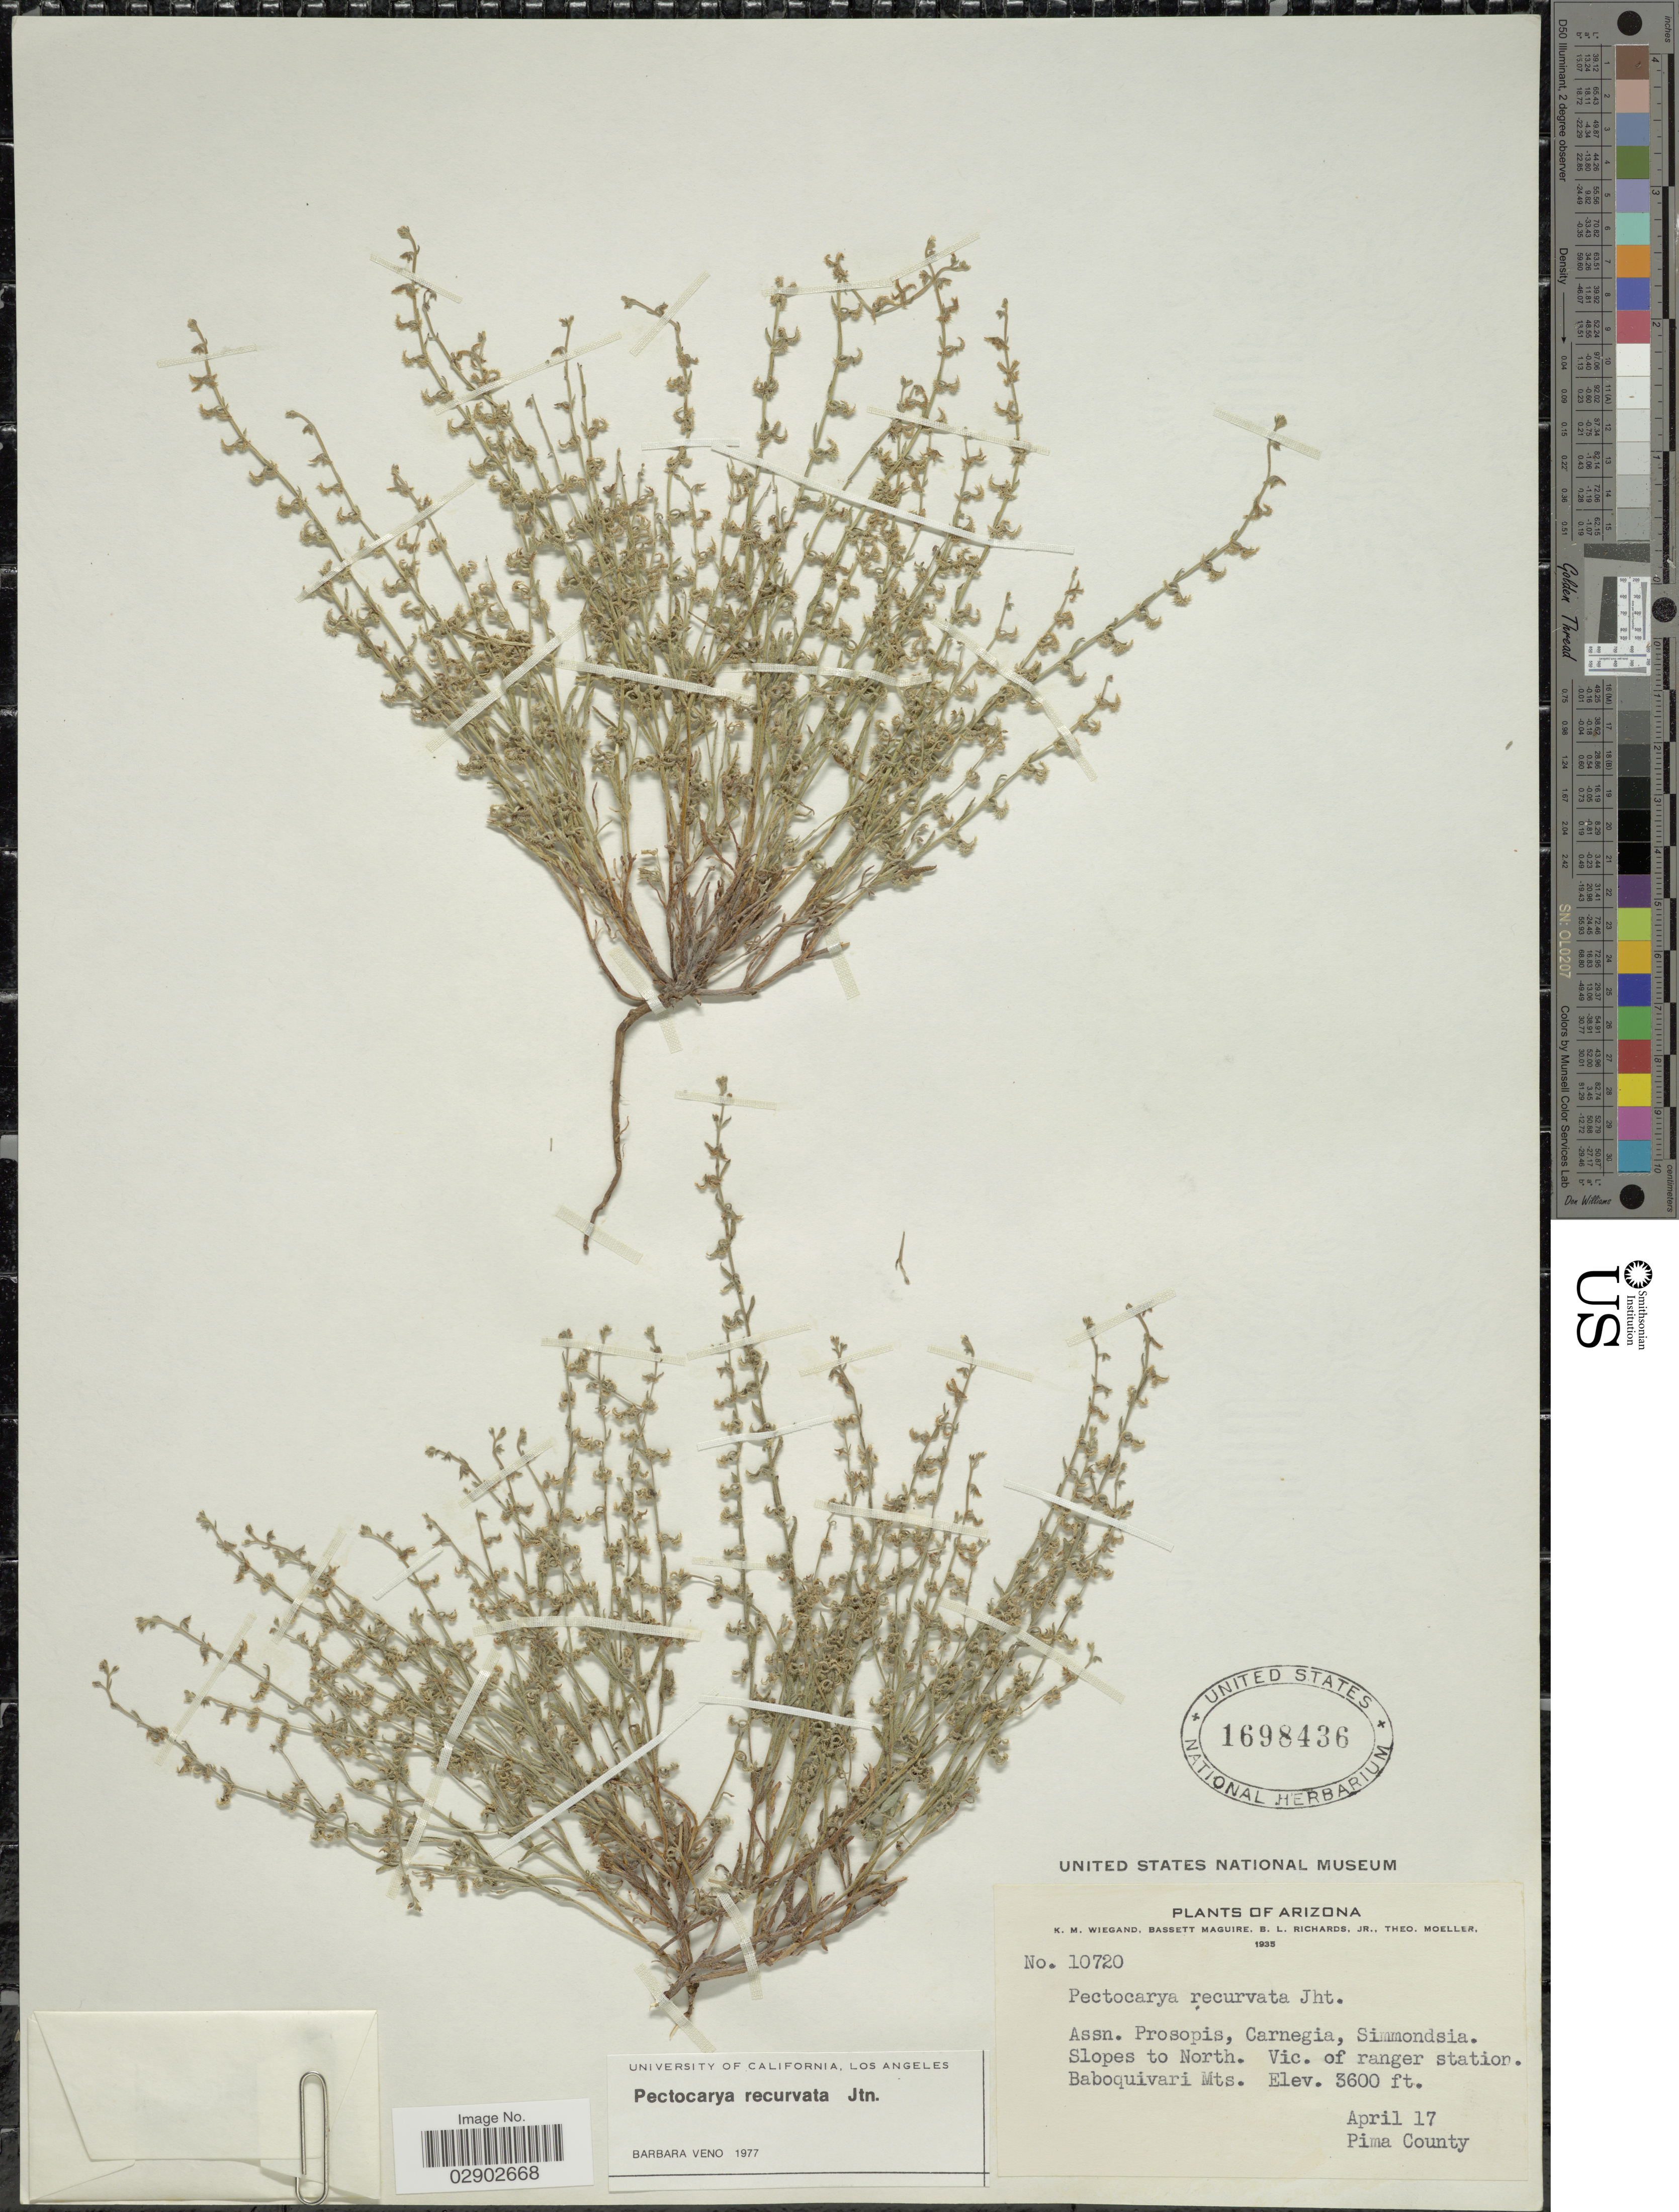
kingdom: Plantae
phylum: Tracheophyta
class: Magnoliopsida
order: Boraginales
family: Boraginaceae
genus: Pectocarya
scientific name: Pectocarya recurvata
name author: I.M. Johnst.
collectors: K. M. Wiegand, B. Maguire, B. Richards & T. Moeller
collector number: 10720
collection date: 1935-04-17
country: United States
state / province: Arizona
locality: Slopes to North. Vic. of ranger station. Baboquivari Mts.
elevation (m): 1097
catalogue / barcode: US 1698436